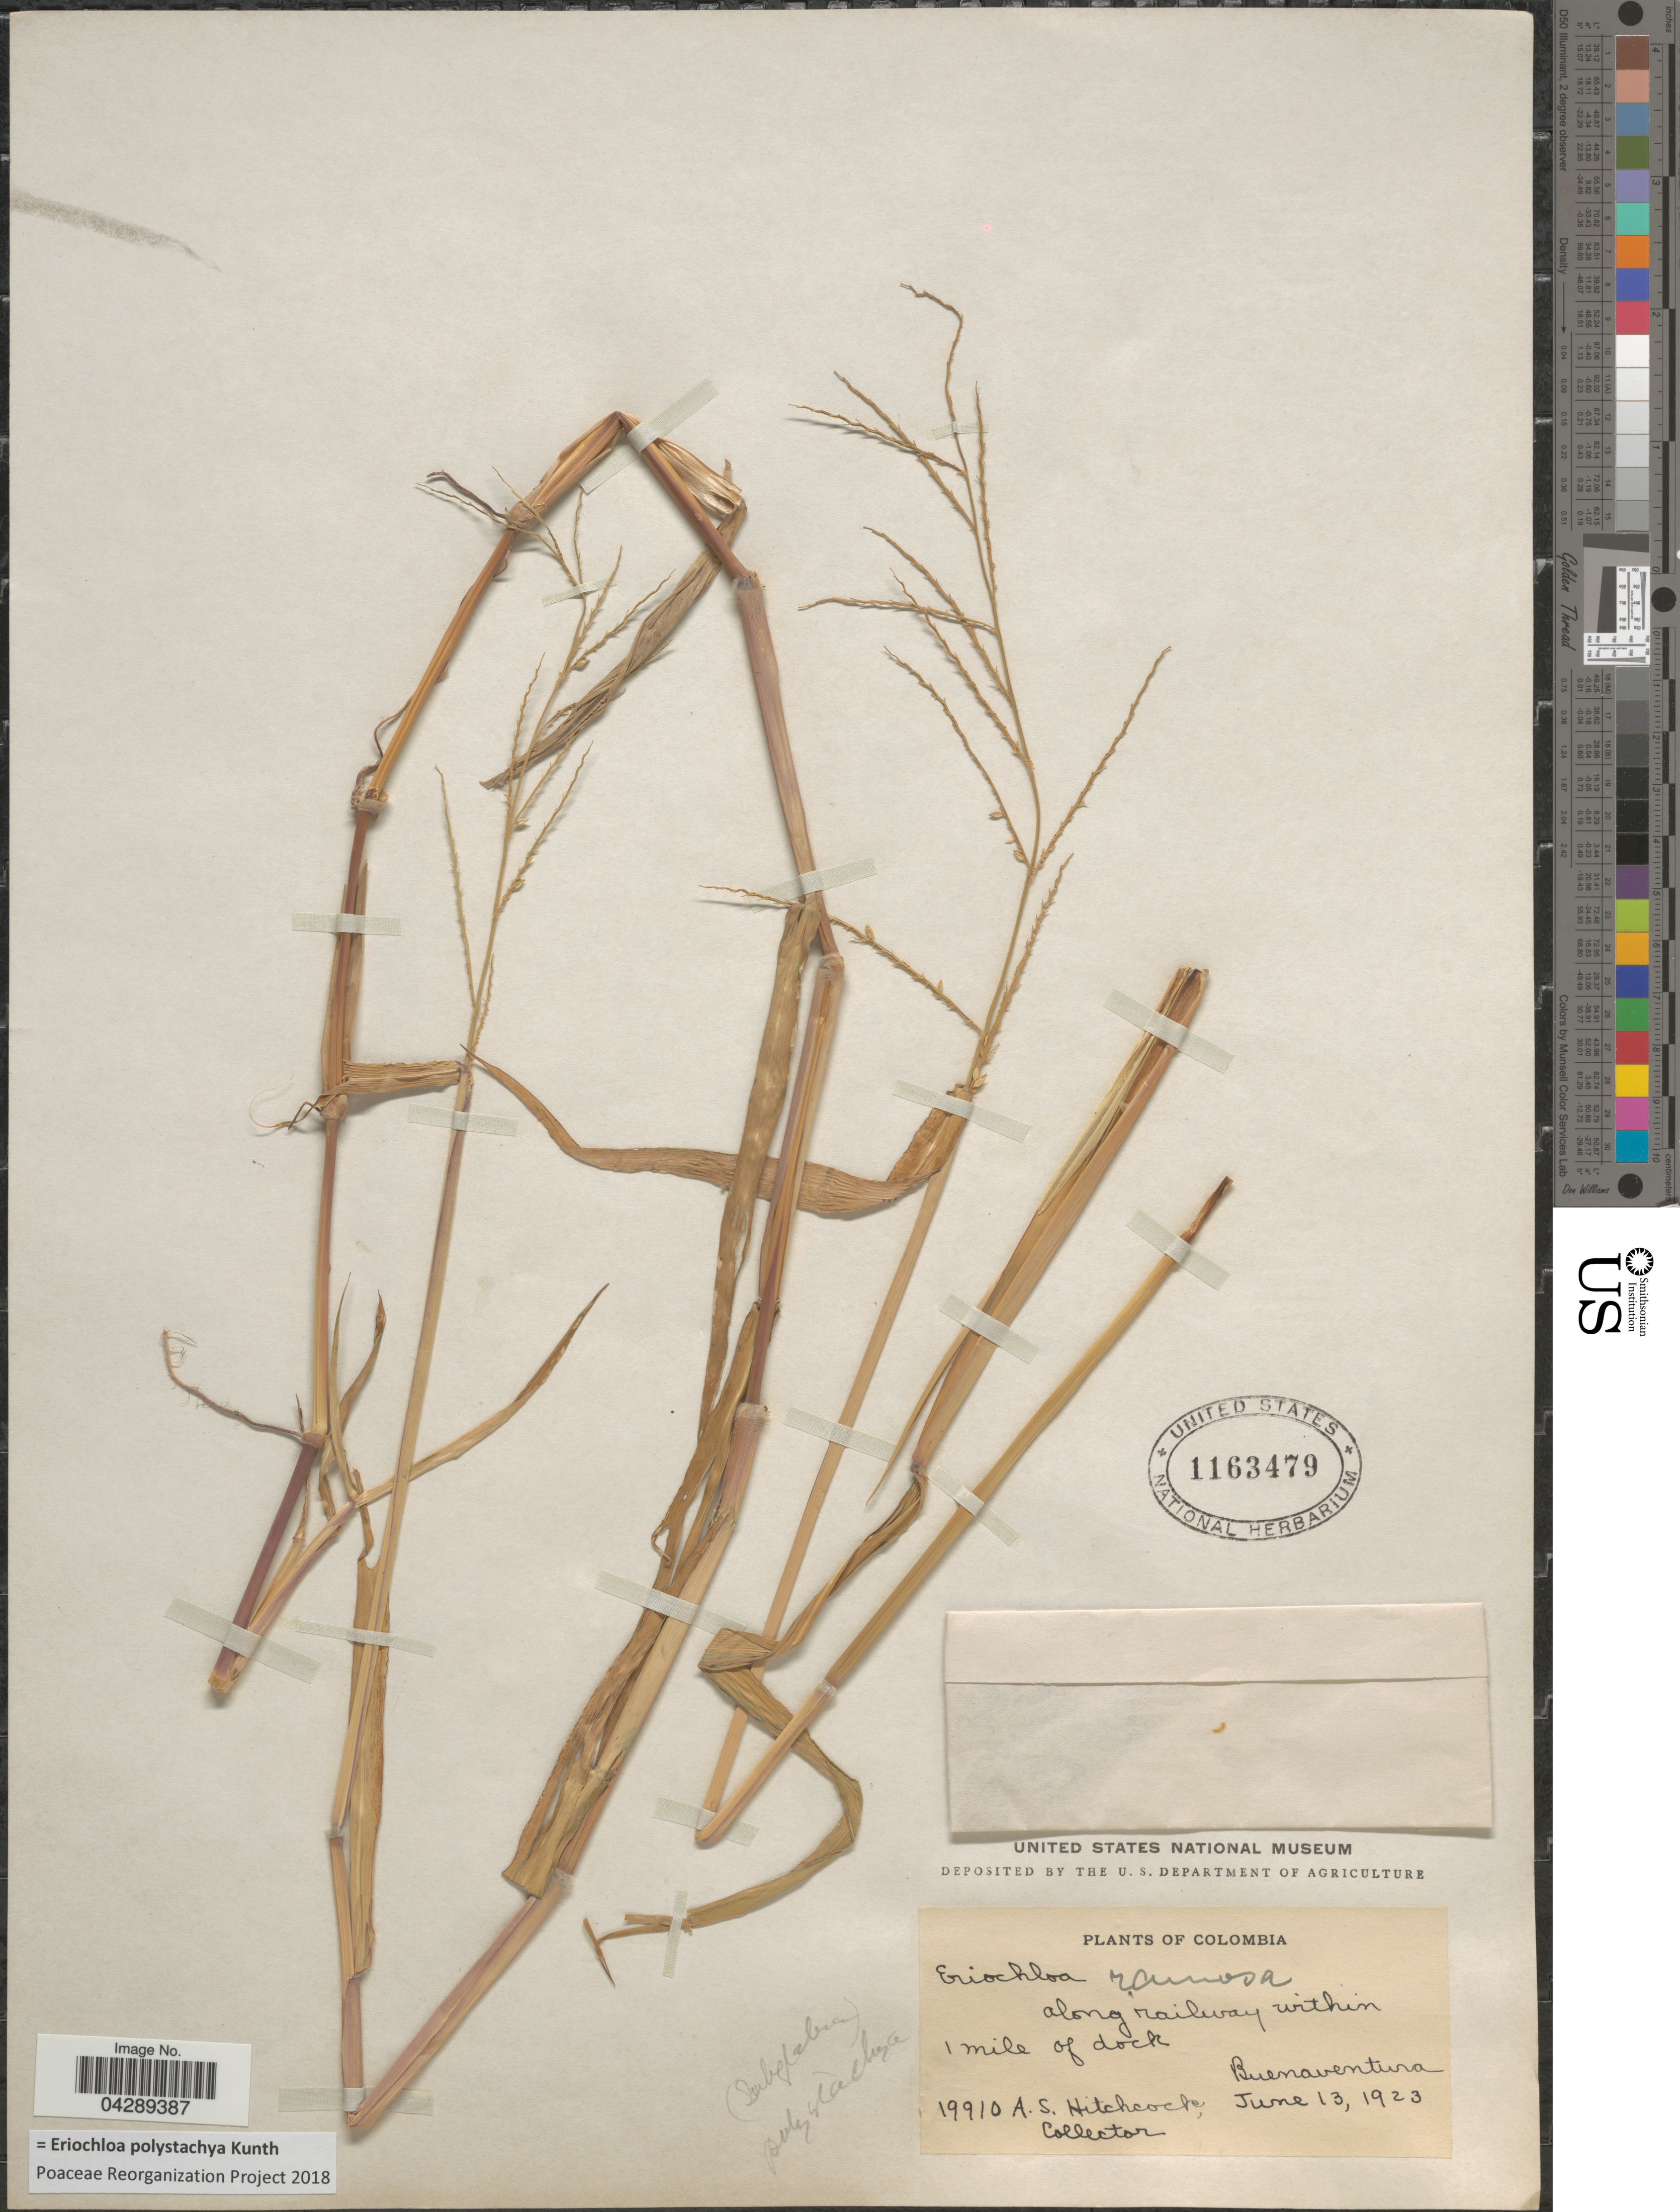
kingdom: Plantae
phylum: Tracheophyta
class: Liliopsida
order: Poales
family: Poaceae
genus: Eriochloa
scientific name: Eriochloa polystachya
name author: Kunth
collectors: A. S. Hitchcock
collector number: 19910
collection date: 1923-06-13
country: Colombia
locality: Along railway within 1 mile of dock. Buenaventura.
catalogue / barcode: US 1163479